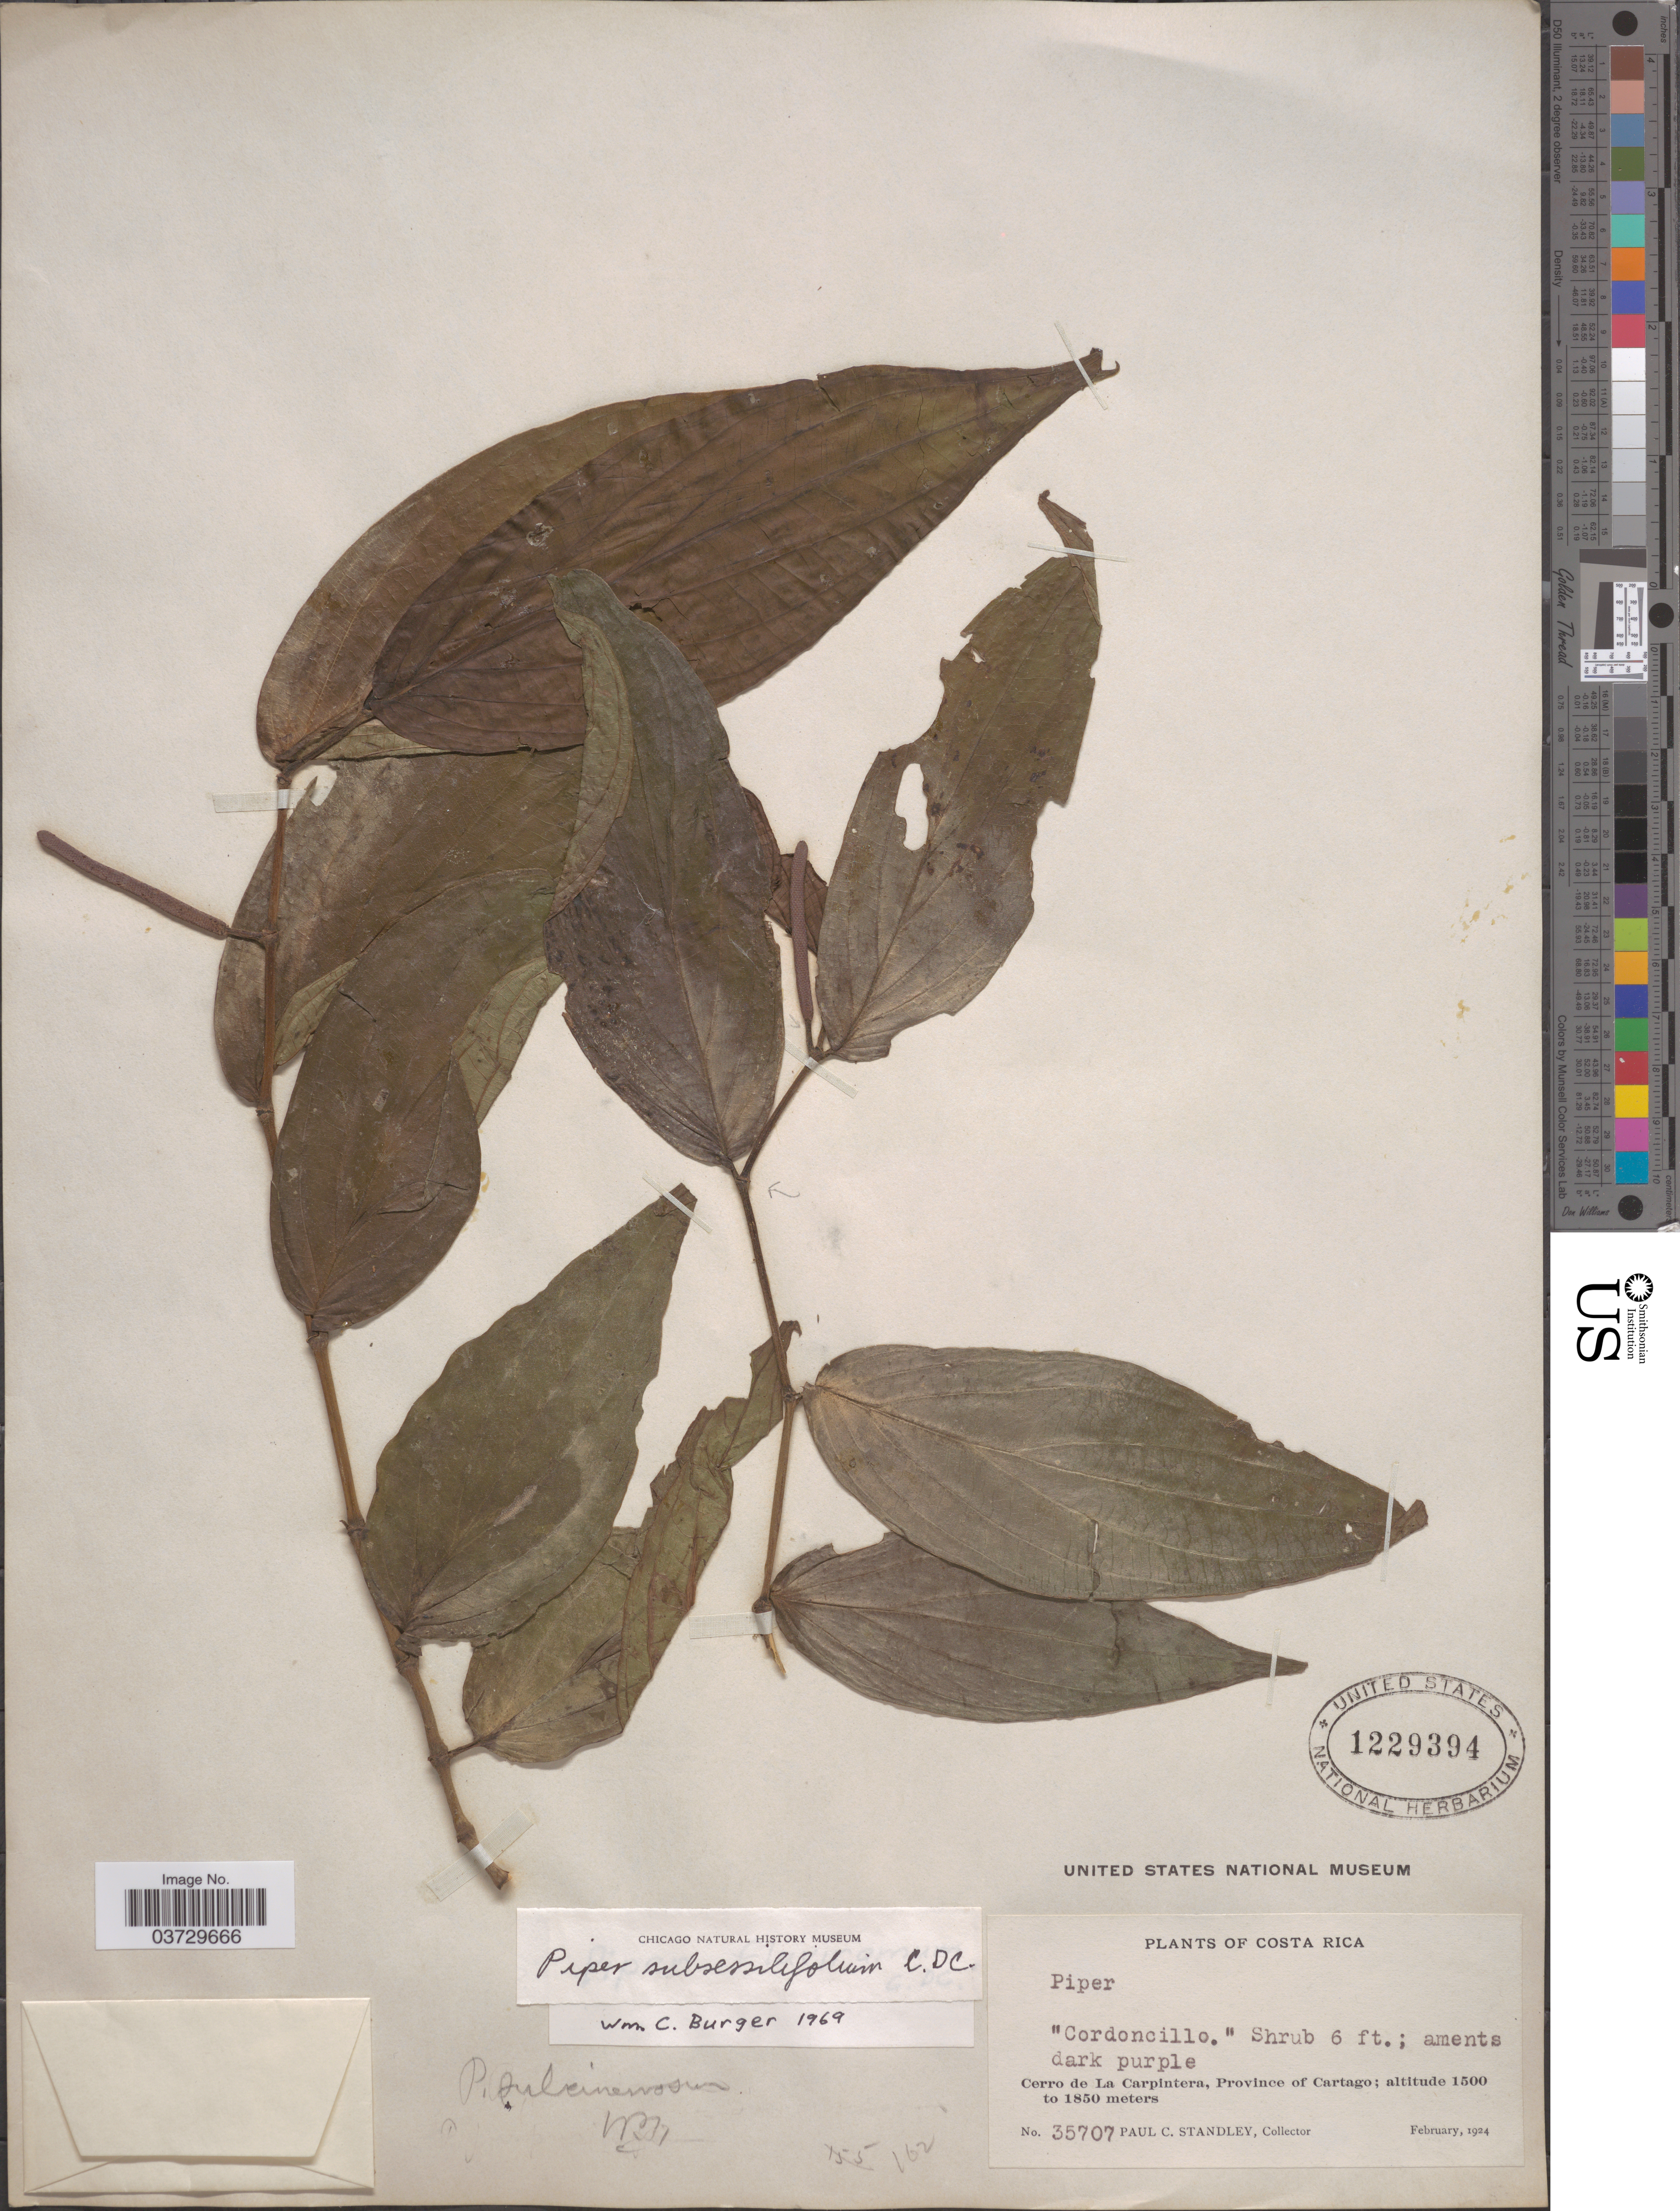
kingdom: Plantae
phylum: Tracheophyta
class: Magnoliopsida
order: Piperales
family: Piperaceae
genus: Piper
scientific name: Piper subsessilifolium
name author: C. DC.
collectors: P. C. Standley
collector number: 35707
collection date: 1924-02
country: Costa Rica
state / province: Cartago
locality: Cerro de La Carpintera.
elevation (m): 1500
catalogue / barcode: US 1229394